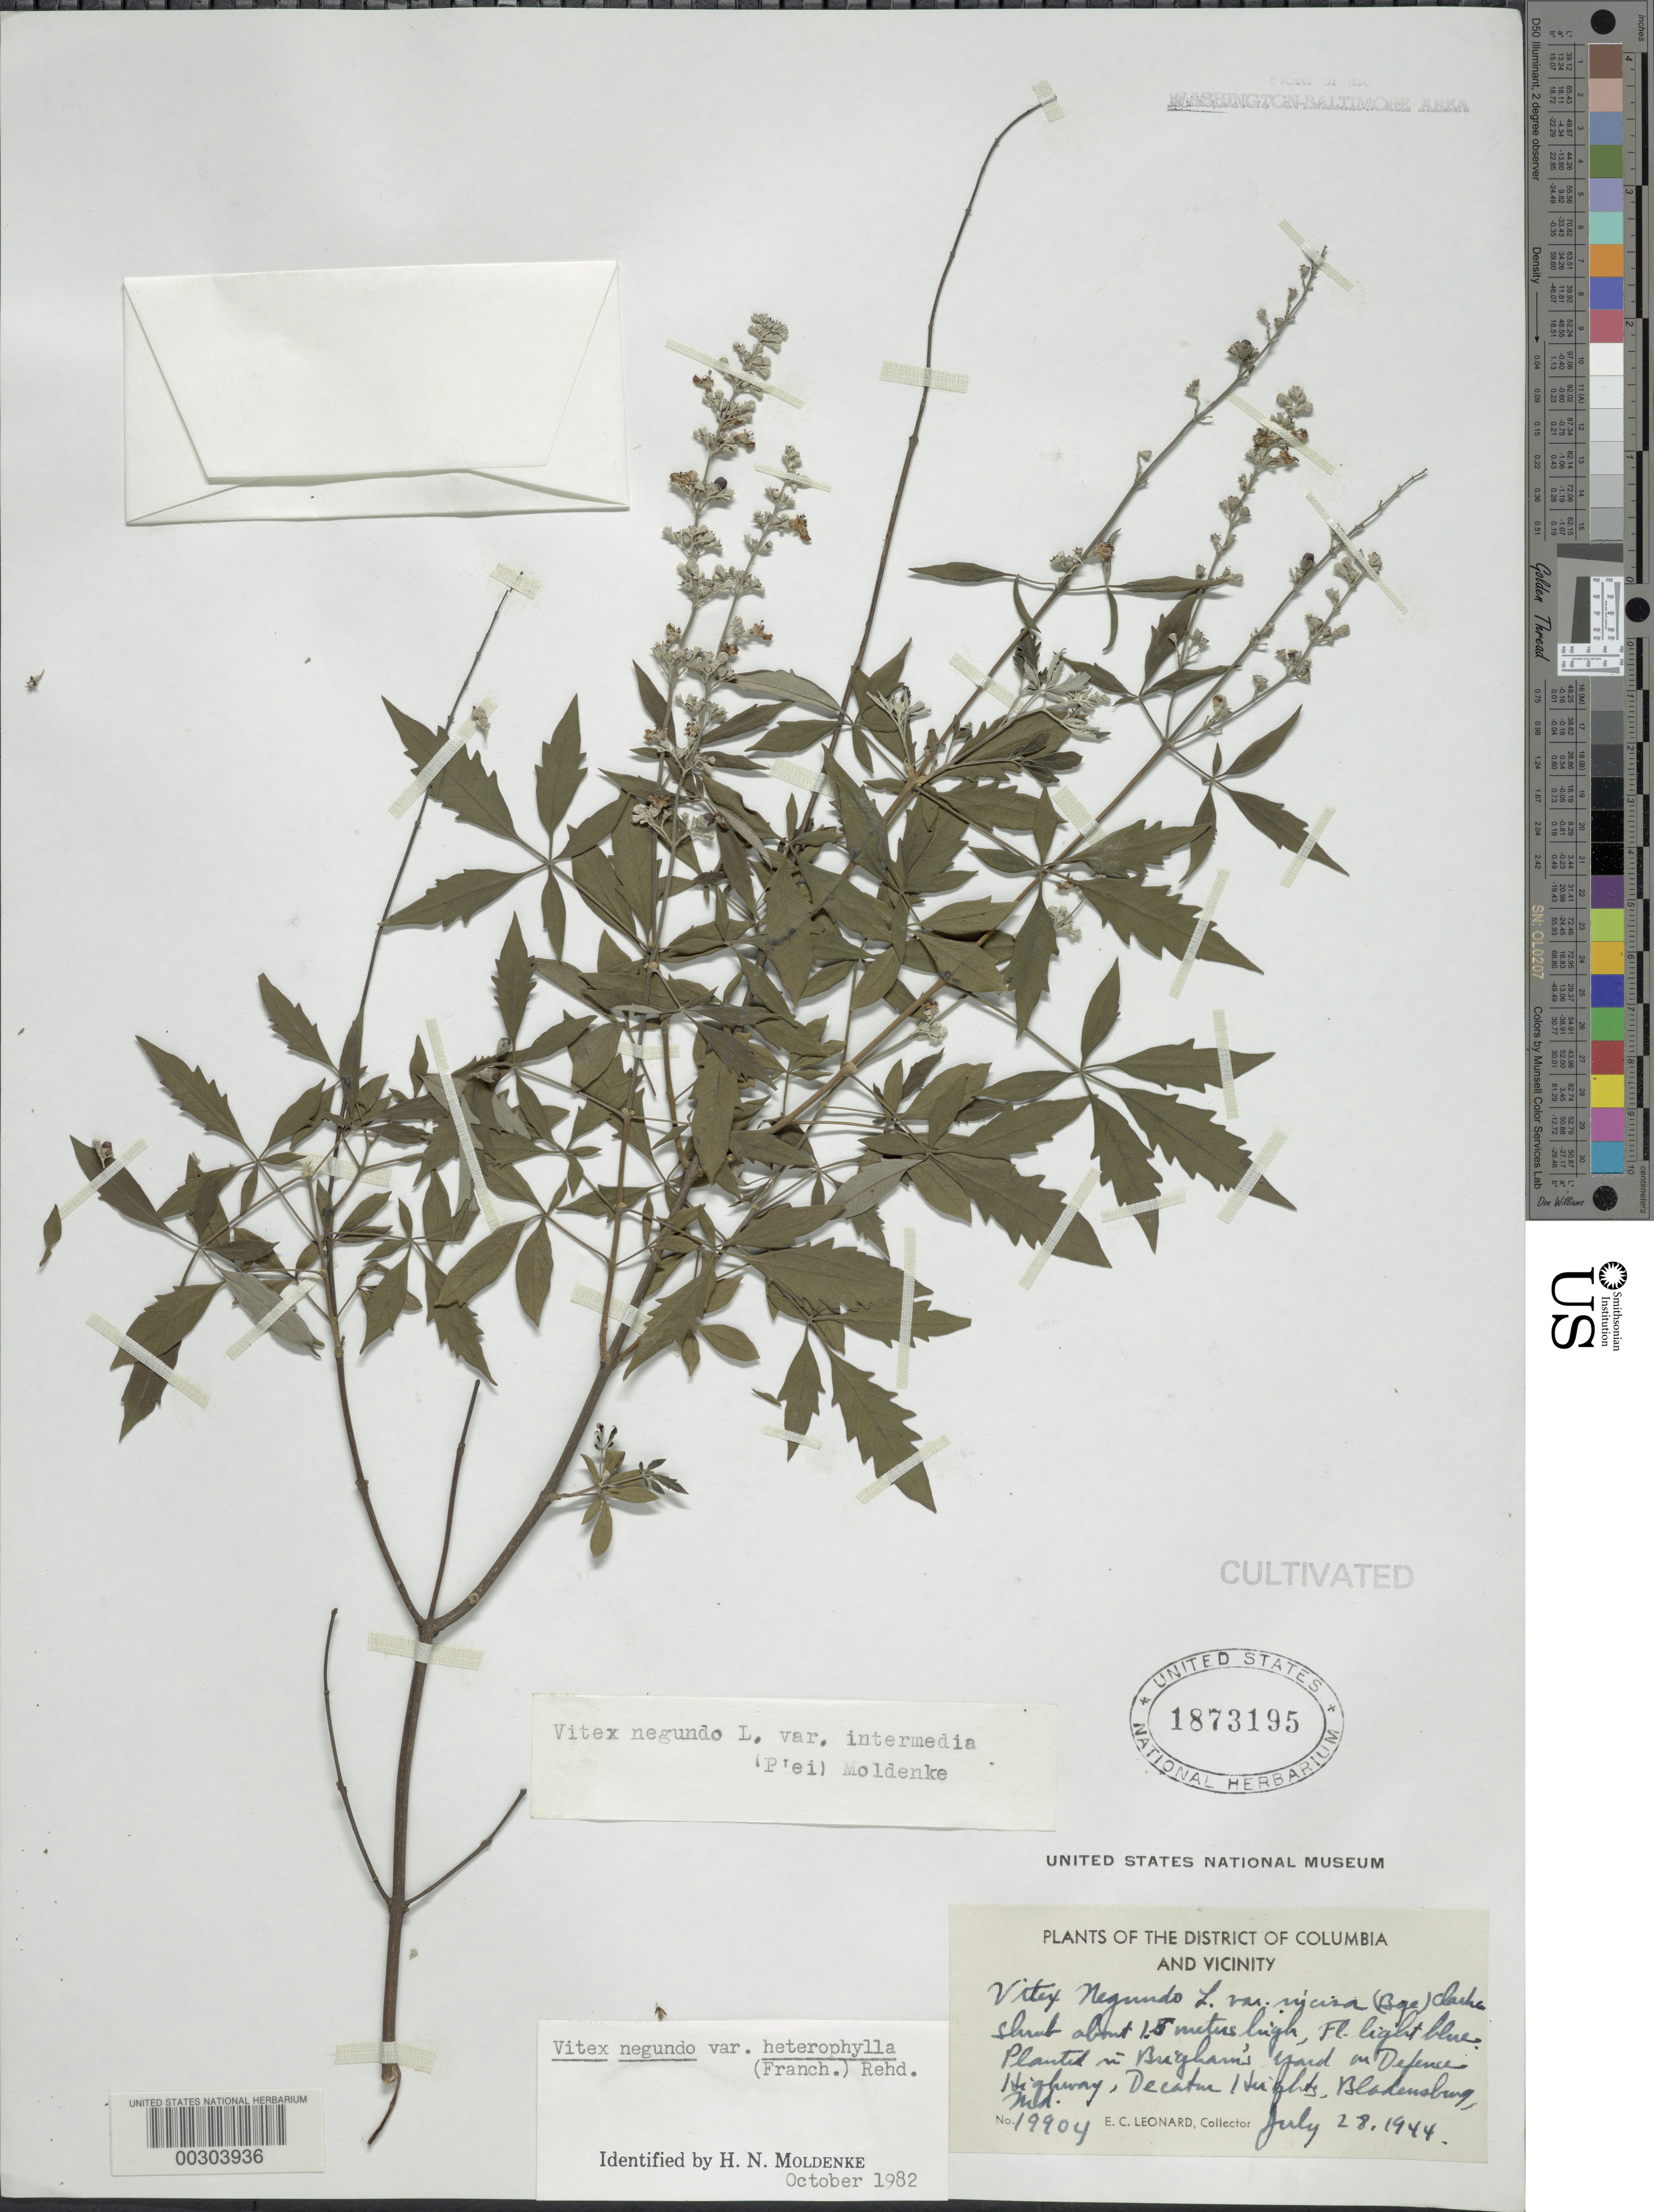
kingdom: Plantae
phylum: Tracheophyta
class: Magnoliopsida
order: Lamiales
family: Lamiaceae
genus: Vitex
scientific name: Vitex negundo var. heterophylla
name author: (Franch.) Rehder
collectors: E. C. Leonard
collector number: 19904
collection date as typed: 28 Jul 1944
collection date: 1944-07-28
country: United States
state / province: Maryland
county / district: Prince George's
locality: Bladensburg, Decatur Heights, on Defence Highway in Brigham's Yard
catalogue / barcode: US 1873195